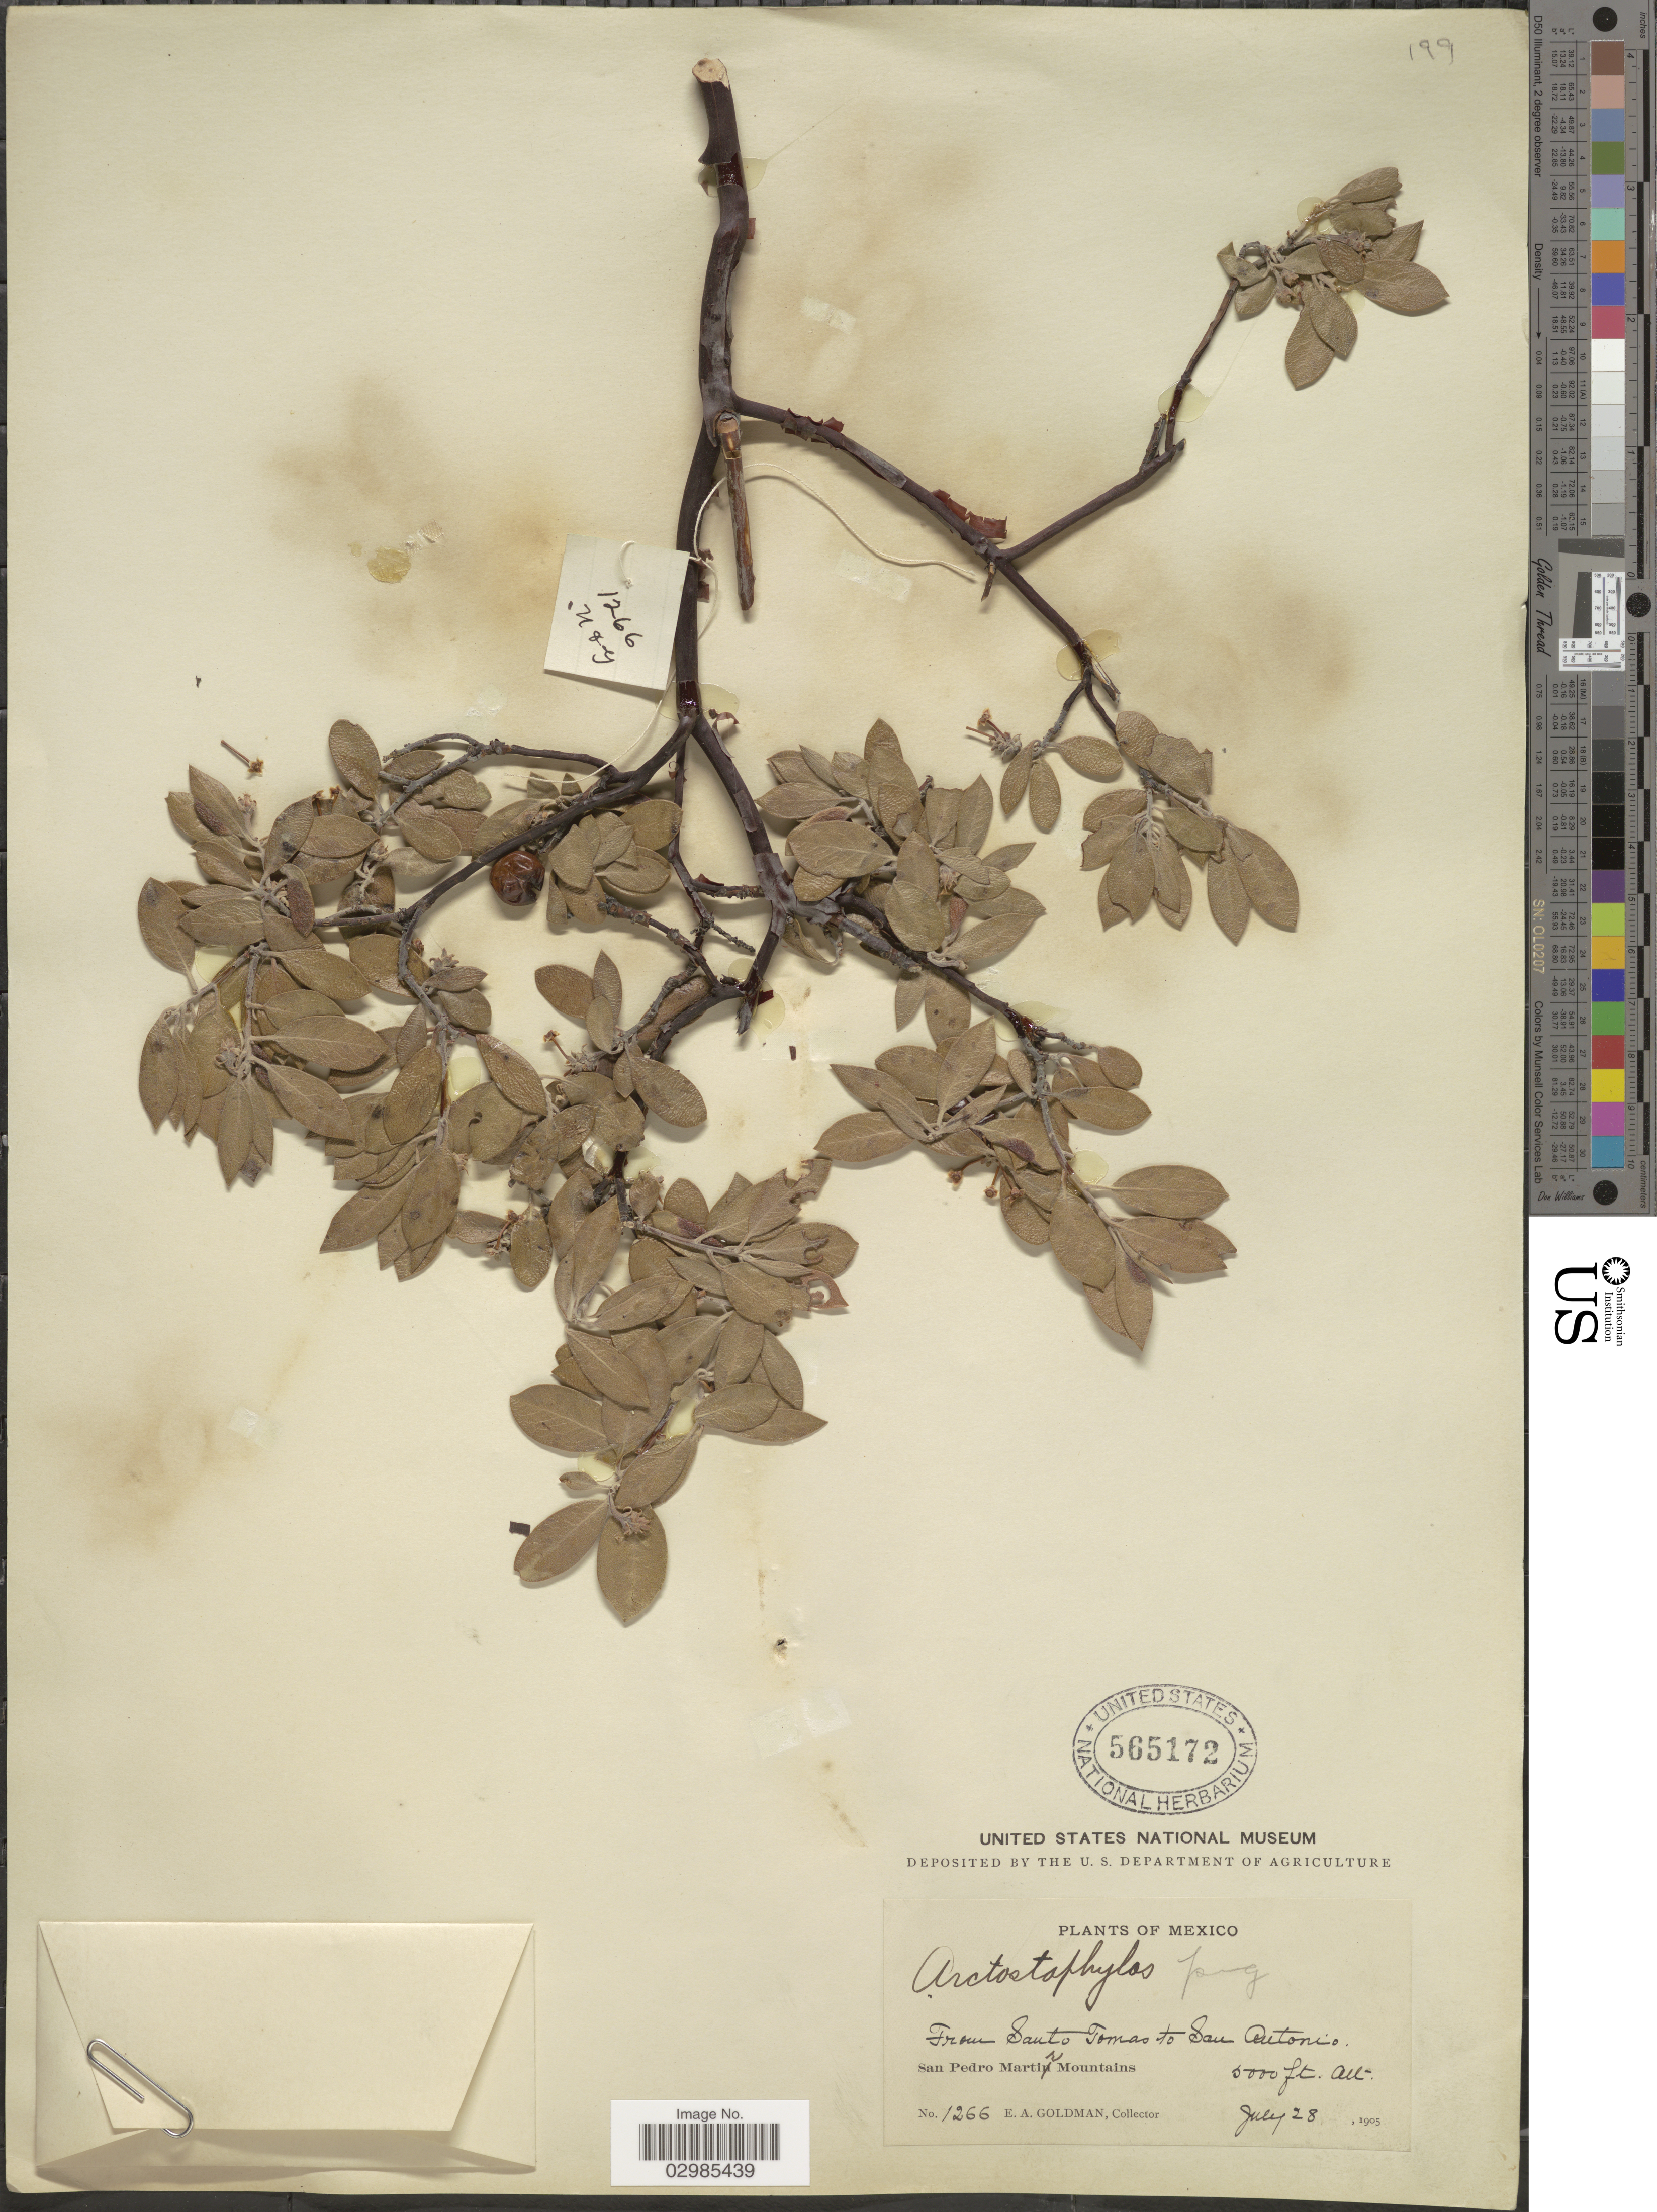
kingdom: Plantae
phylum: Tracheophyta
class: Magnoliopsida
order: Ericales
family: Ericaceae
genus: Arctostaphylos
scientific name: Arctostaphylos pungens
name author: Kunth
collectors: E. A. Goldman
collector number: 1266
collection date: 1905-07-28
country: Mexico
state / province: Baja California Norte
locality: From Santo Tomas to San Antonio, San Pedro Martir Mountains.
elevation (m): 1524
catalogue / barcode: US 565172